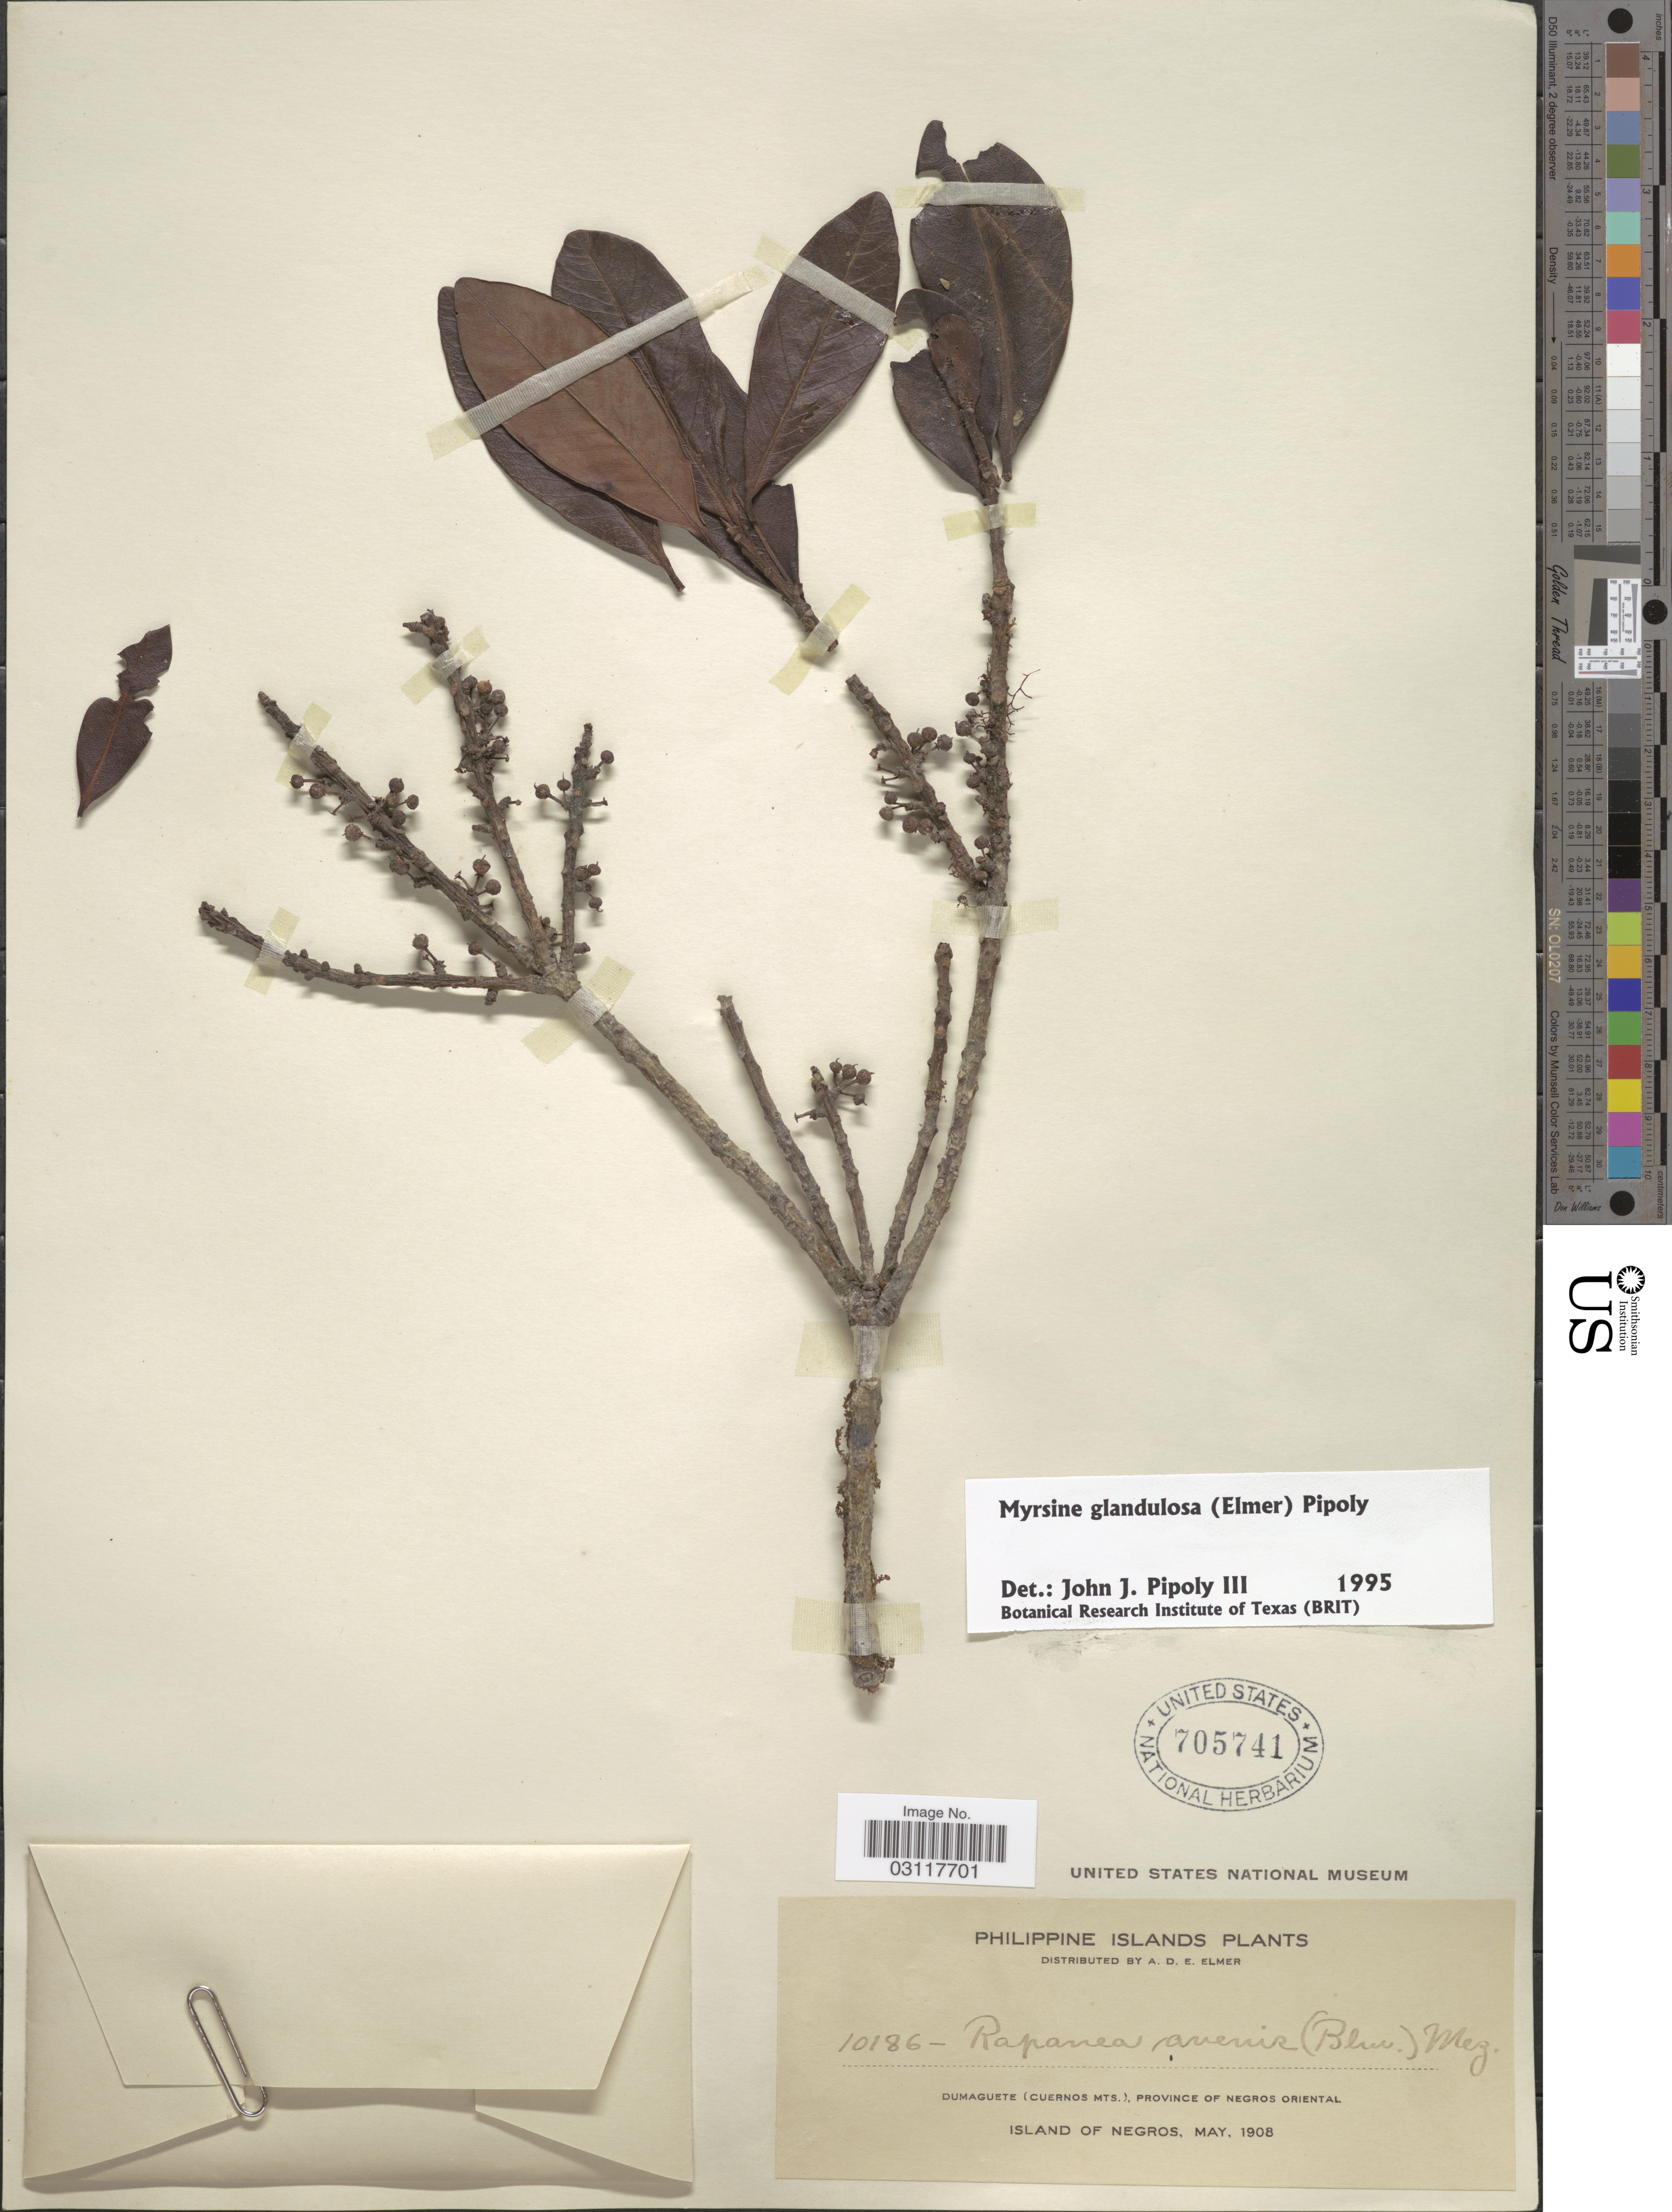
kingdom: Plantae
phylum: Tracheophyta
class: Magnoliopsida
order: Ericales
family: Primulaceae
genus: Myrsine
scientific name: Myrsine glandulosa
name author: (Elmer) Pipoly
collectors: A. D. E. Elmer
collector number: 10186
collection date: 1908-05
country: Philippines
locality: Dumaguete (Cuernos Mts.), Province of Negros Oriental, Island of Negros.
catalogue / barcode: US 705741